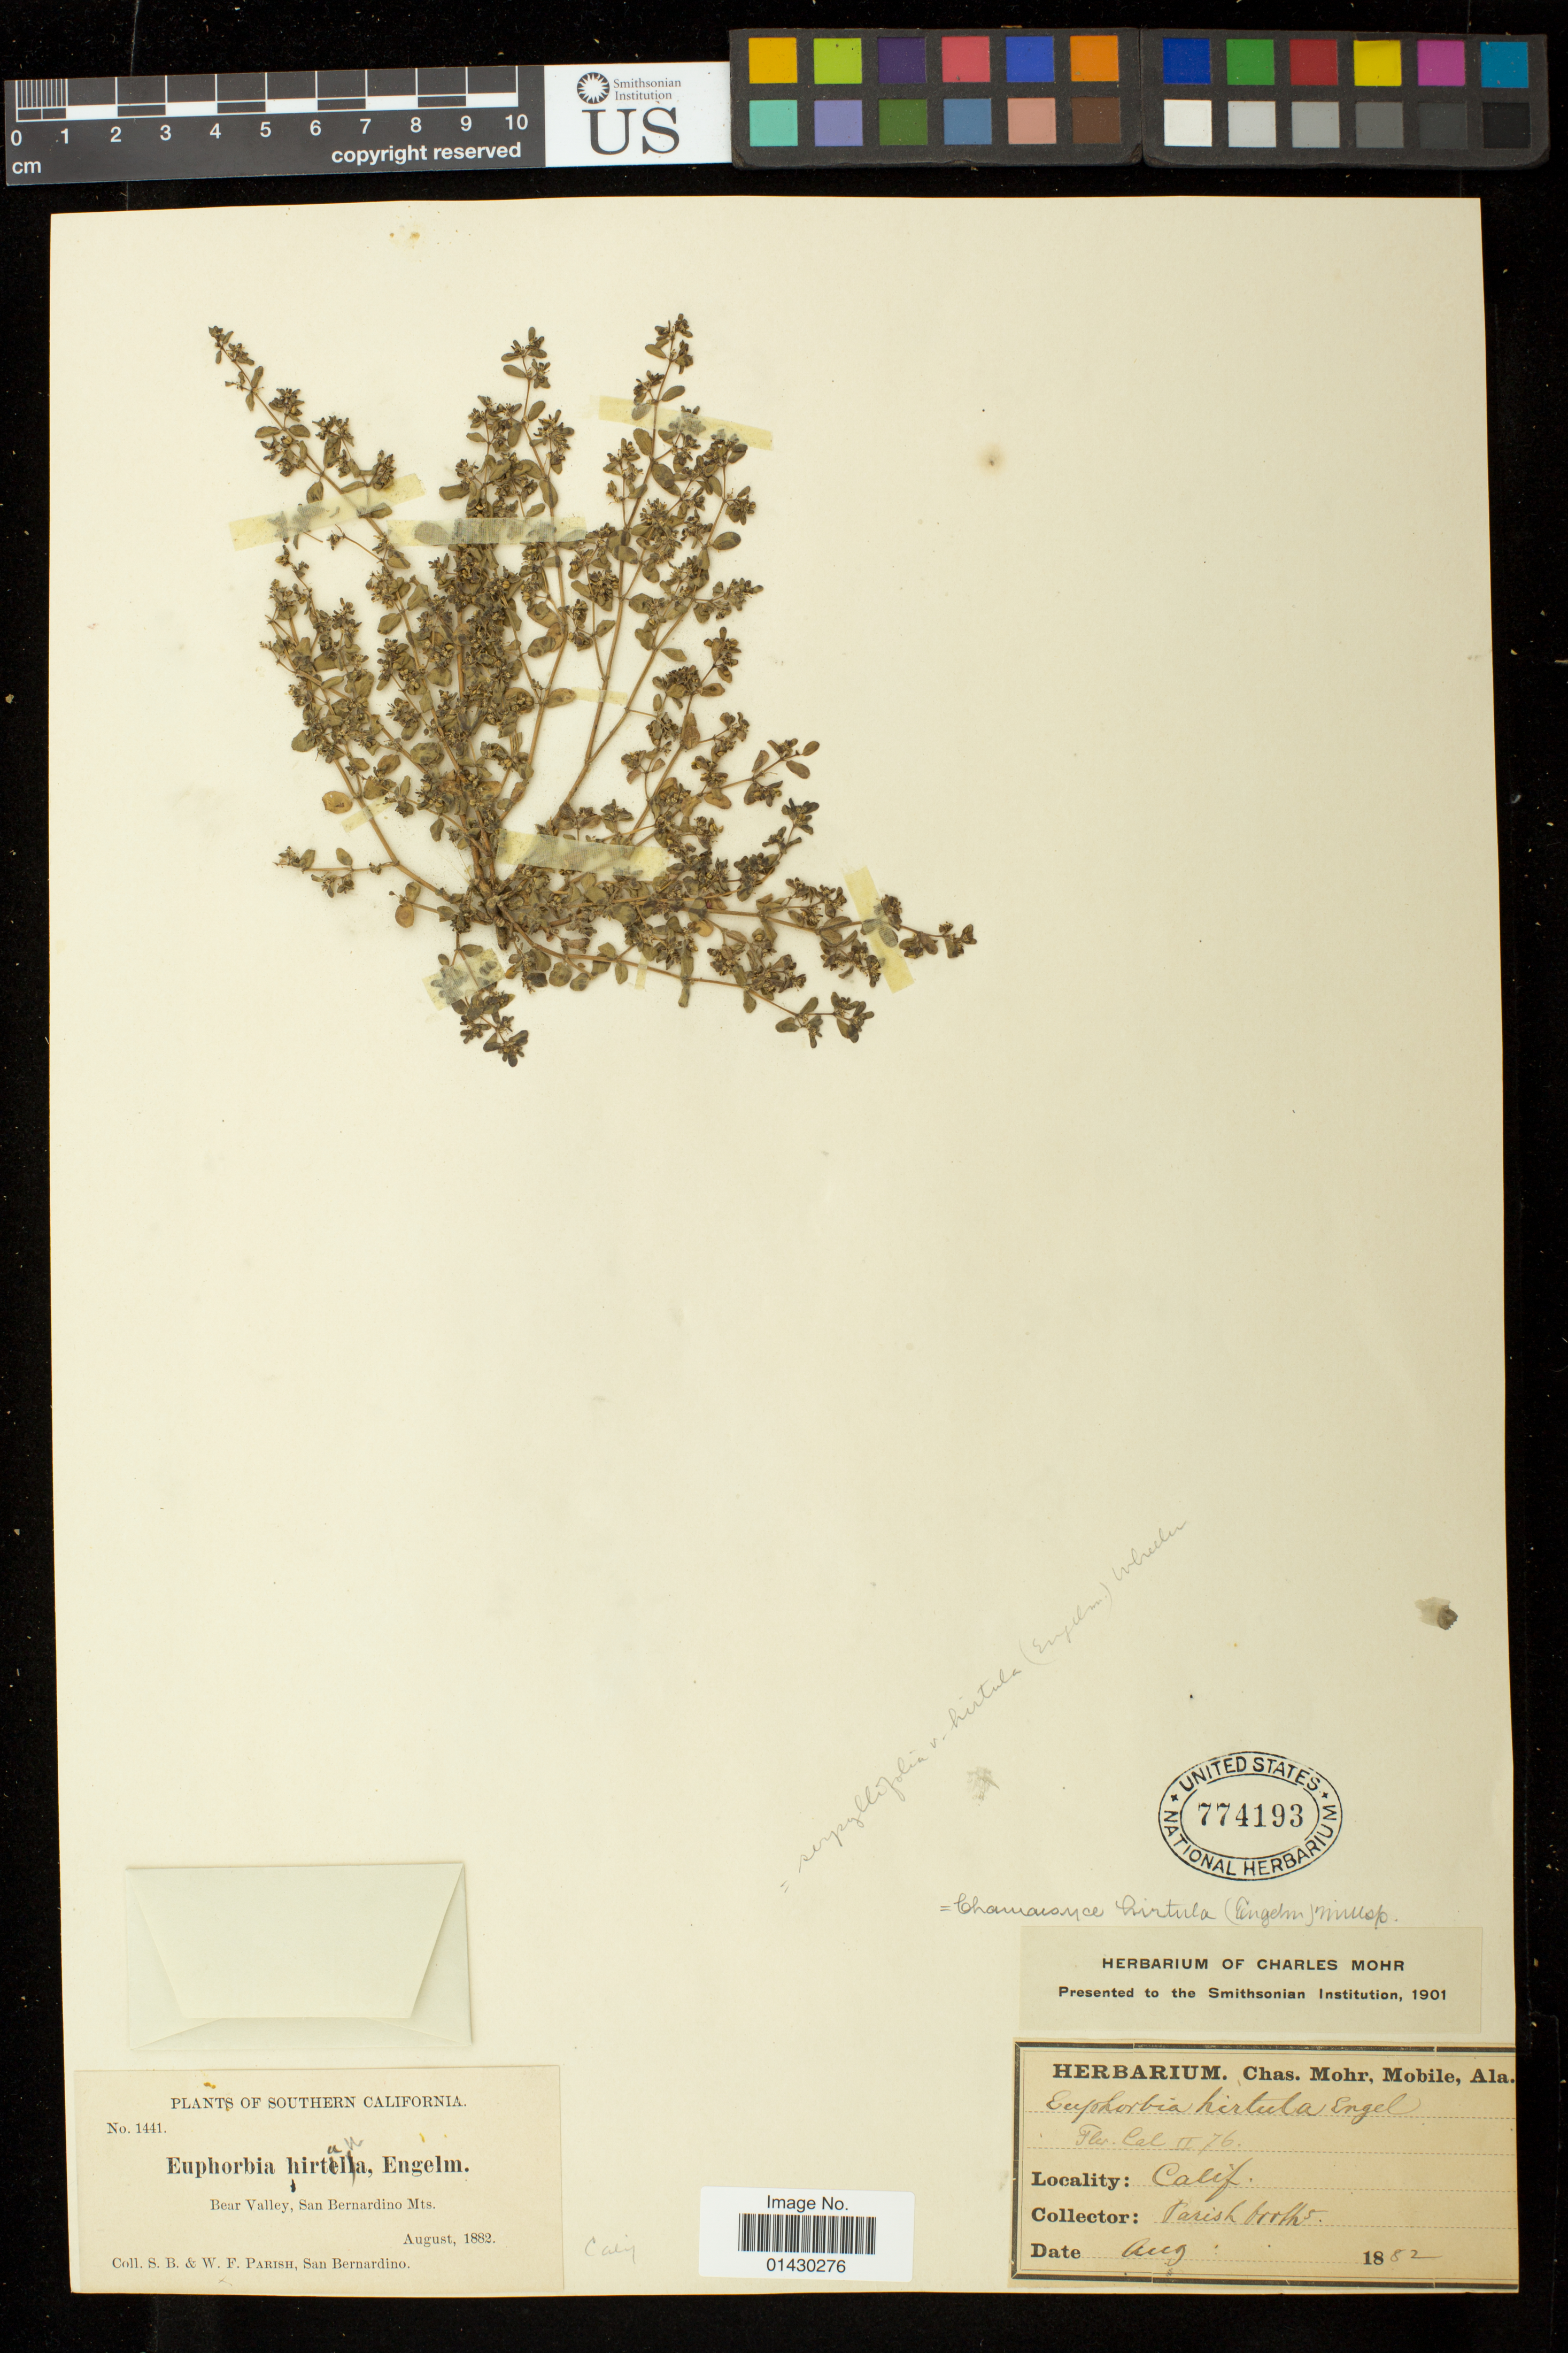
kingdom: Plantae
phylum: Tracheophyta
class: Magnoliopsida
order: Malpighiales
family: Euphorbiaceae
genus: Euphorbia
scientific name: Euphorbia serpillifolia subsp. hirtula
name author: (Engelm. ex S. Watson) Oudejans ex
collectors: S. B. Parish & W. F. Parish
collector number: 1441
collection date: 1882-08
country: United States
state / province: California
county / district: San Bernardino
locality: Bear Valley, San Bernardino Mts.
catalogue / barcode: US 774193